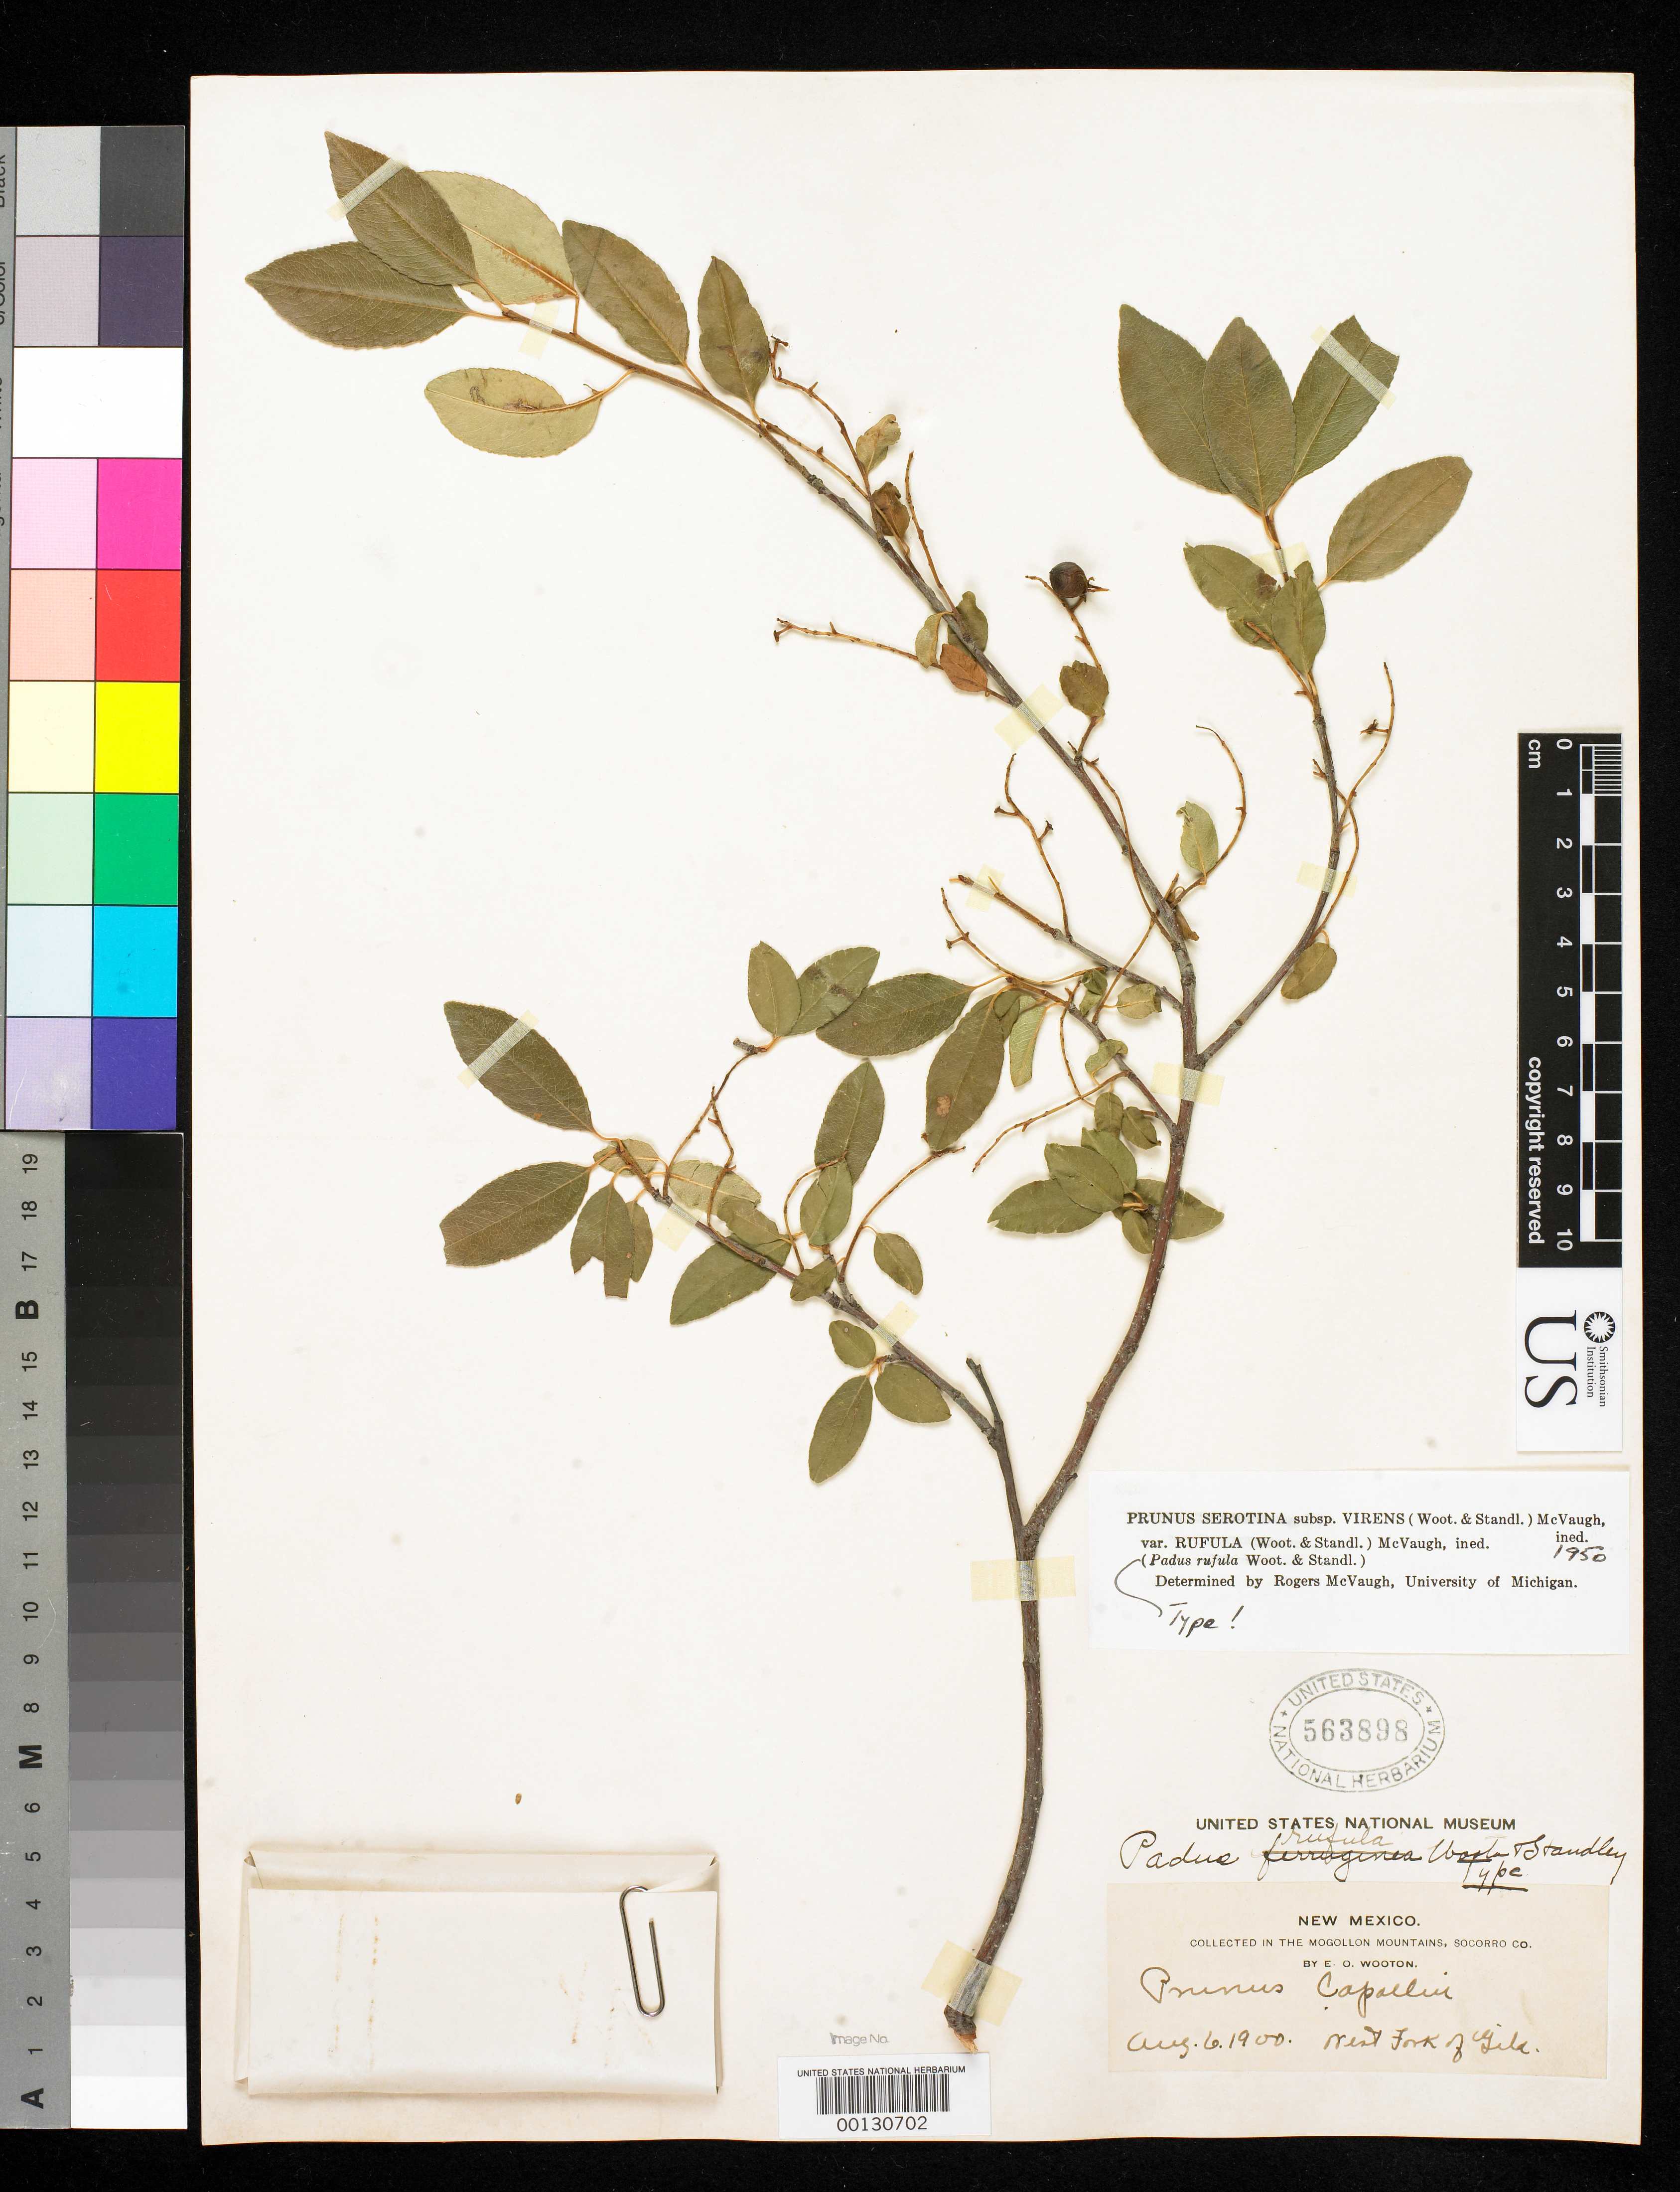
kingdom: Plantae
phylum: Tracheophyta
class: Magnoliopsida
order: Rosales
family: Rosaceae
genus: Padus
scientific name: Padus rufula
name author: Wooton & Standl.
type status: Holotype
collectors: E. O. Wooton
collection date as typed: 06 Aug 1900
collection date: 1900-08-06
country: United States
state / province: New Mexico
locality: West fork of Rio Gila.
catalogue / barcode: US 563898